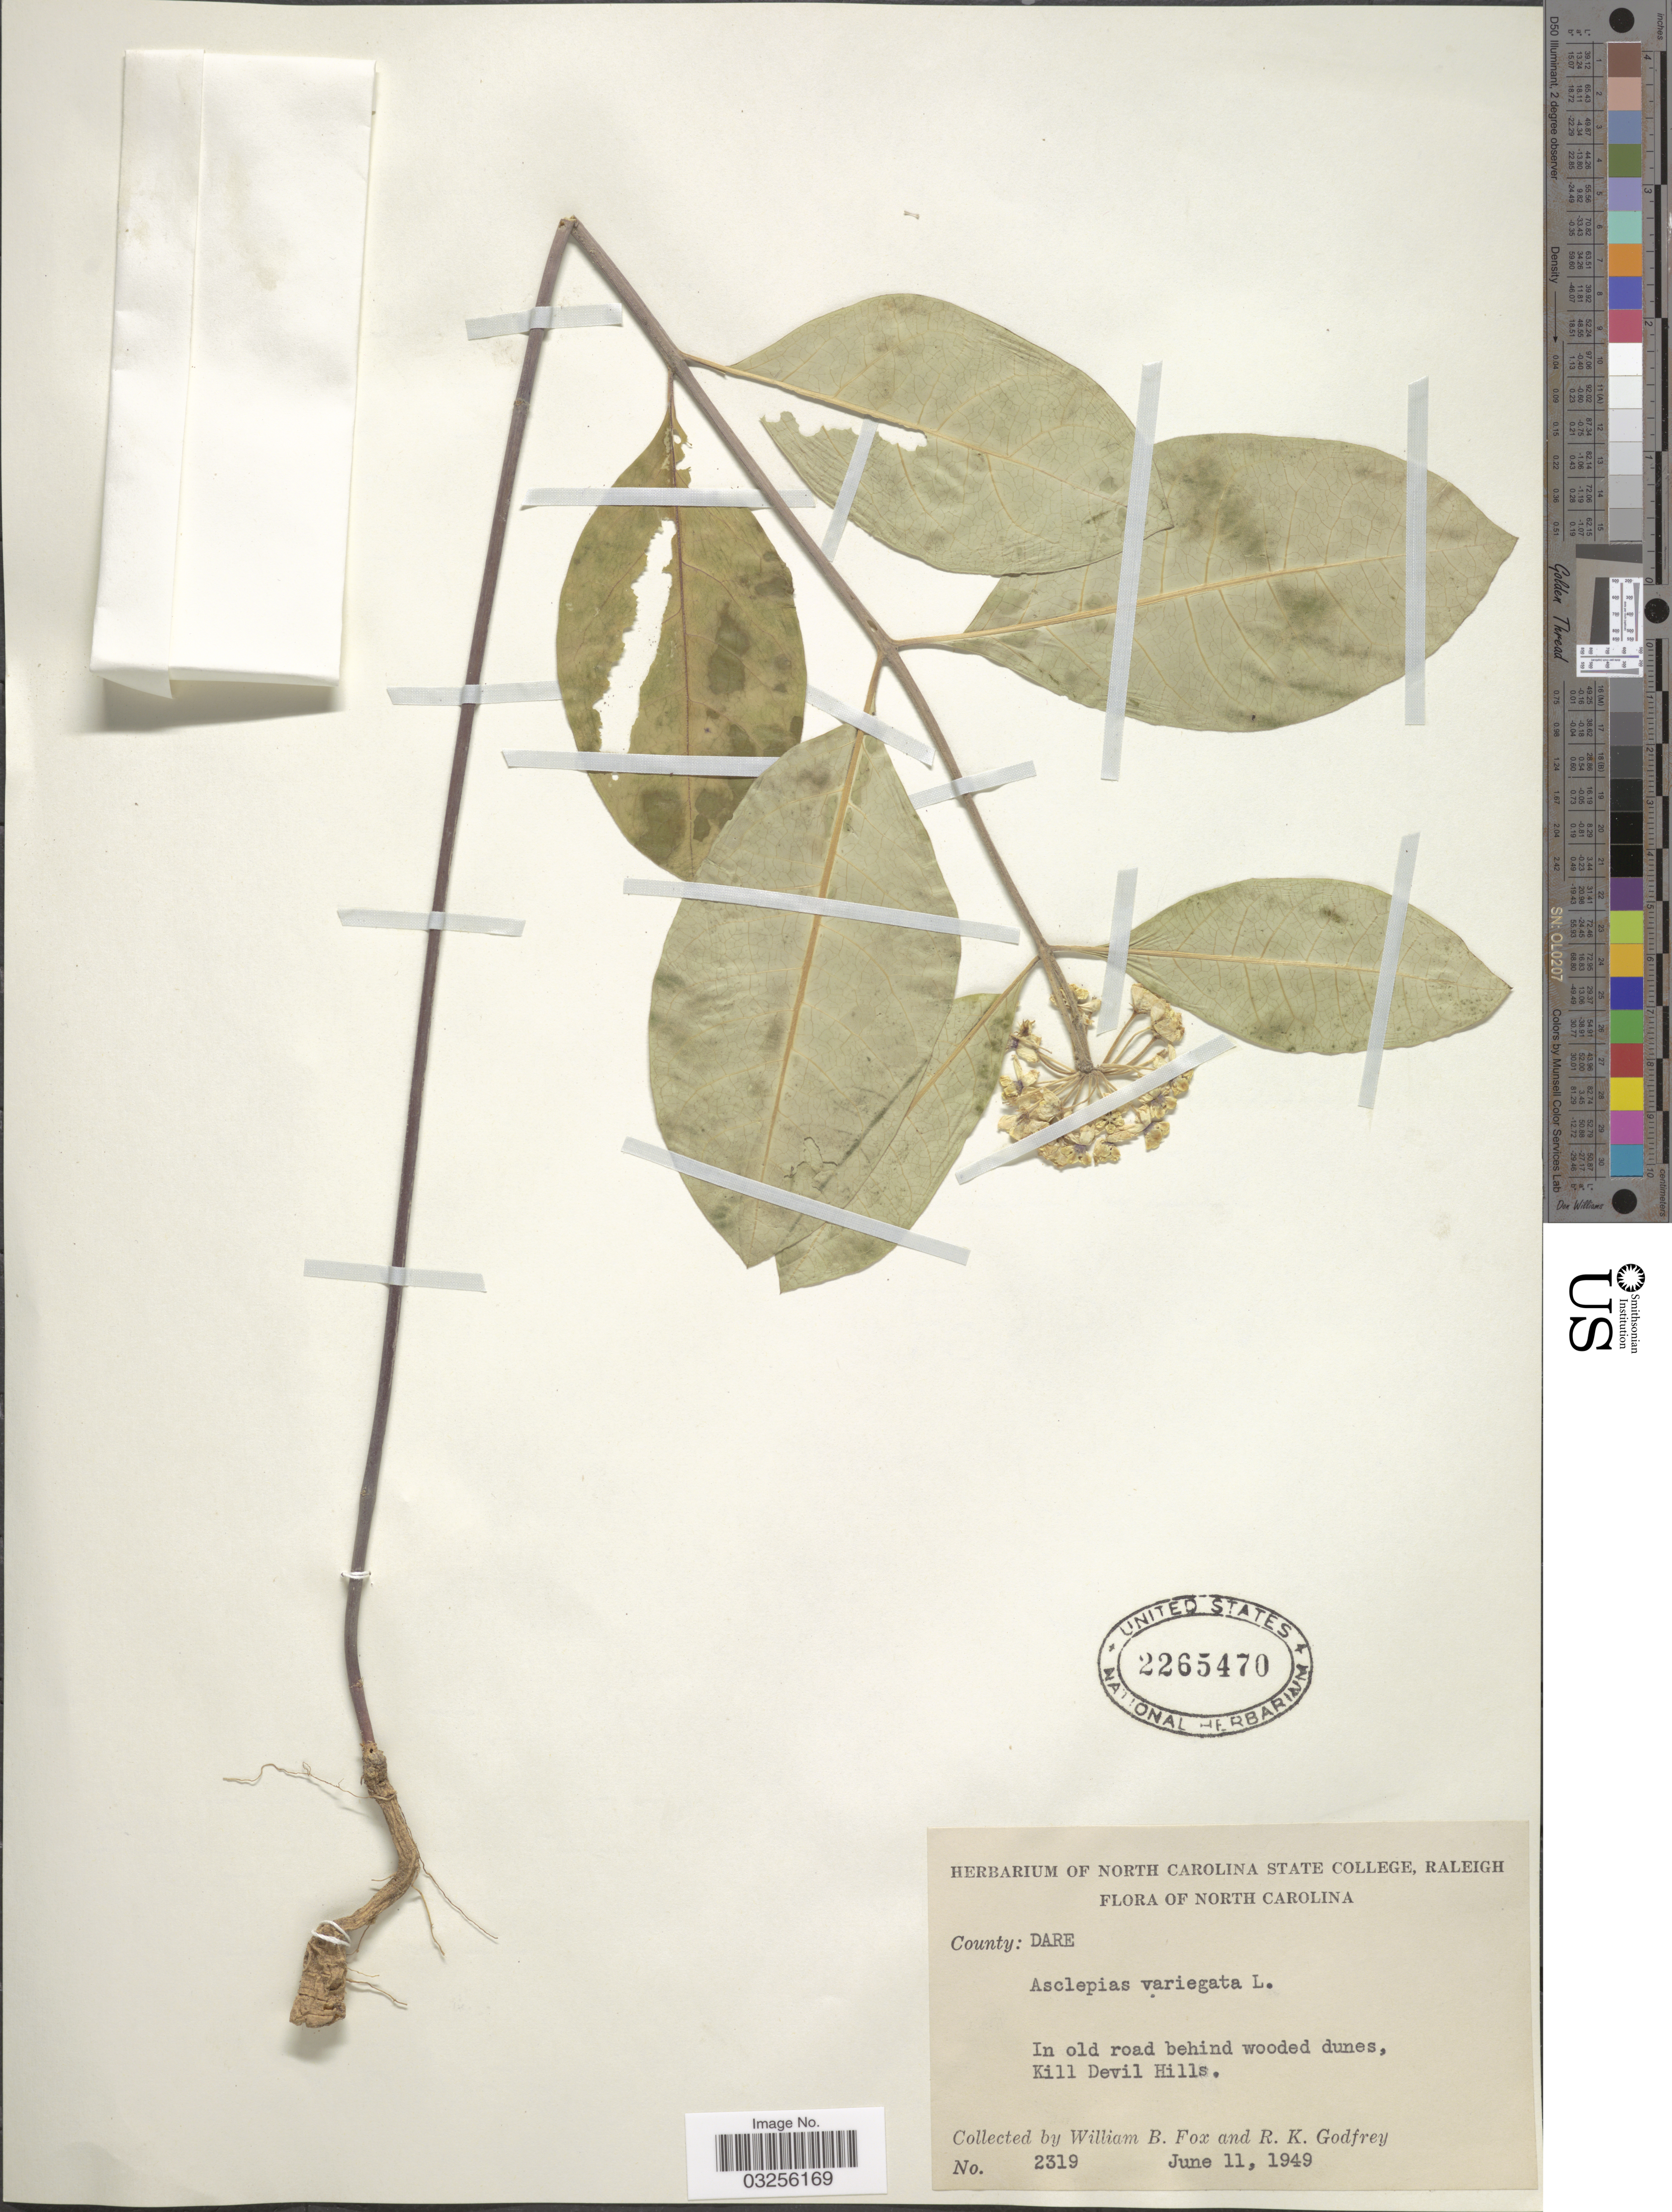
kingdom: Plantae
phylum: Tracheophyta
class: Magnoliopsida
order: Gentianales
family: Apocynaceae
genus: Asclepias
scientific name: Asclepias variegata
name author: L.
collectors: W. B. Fox & R. K. Godfrey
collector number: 2319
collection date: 1949-06-11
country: United States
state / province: North Carolina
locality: County: Dare. Kill Devil Hills.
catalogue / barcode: US 2265470